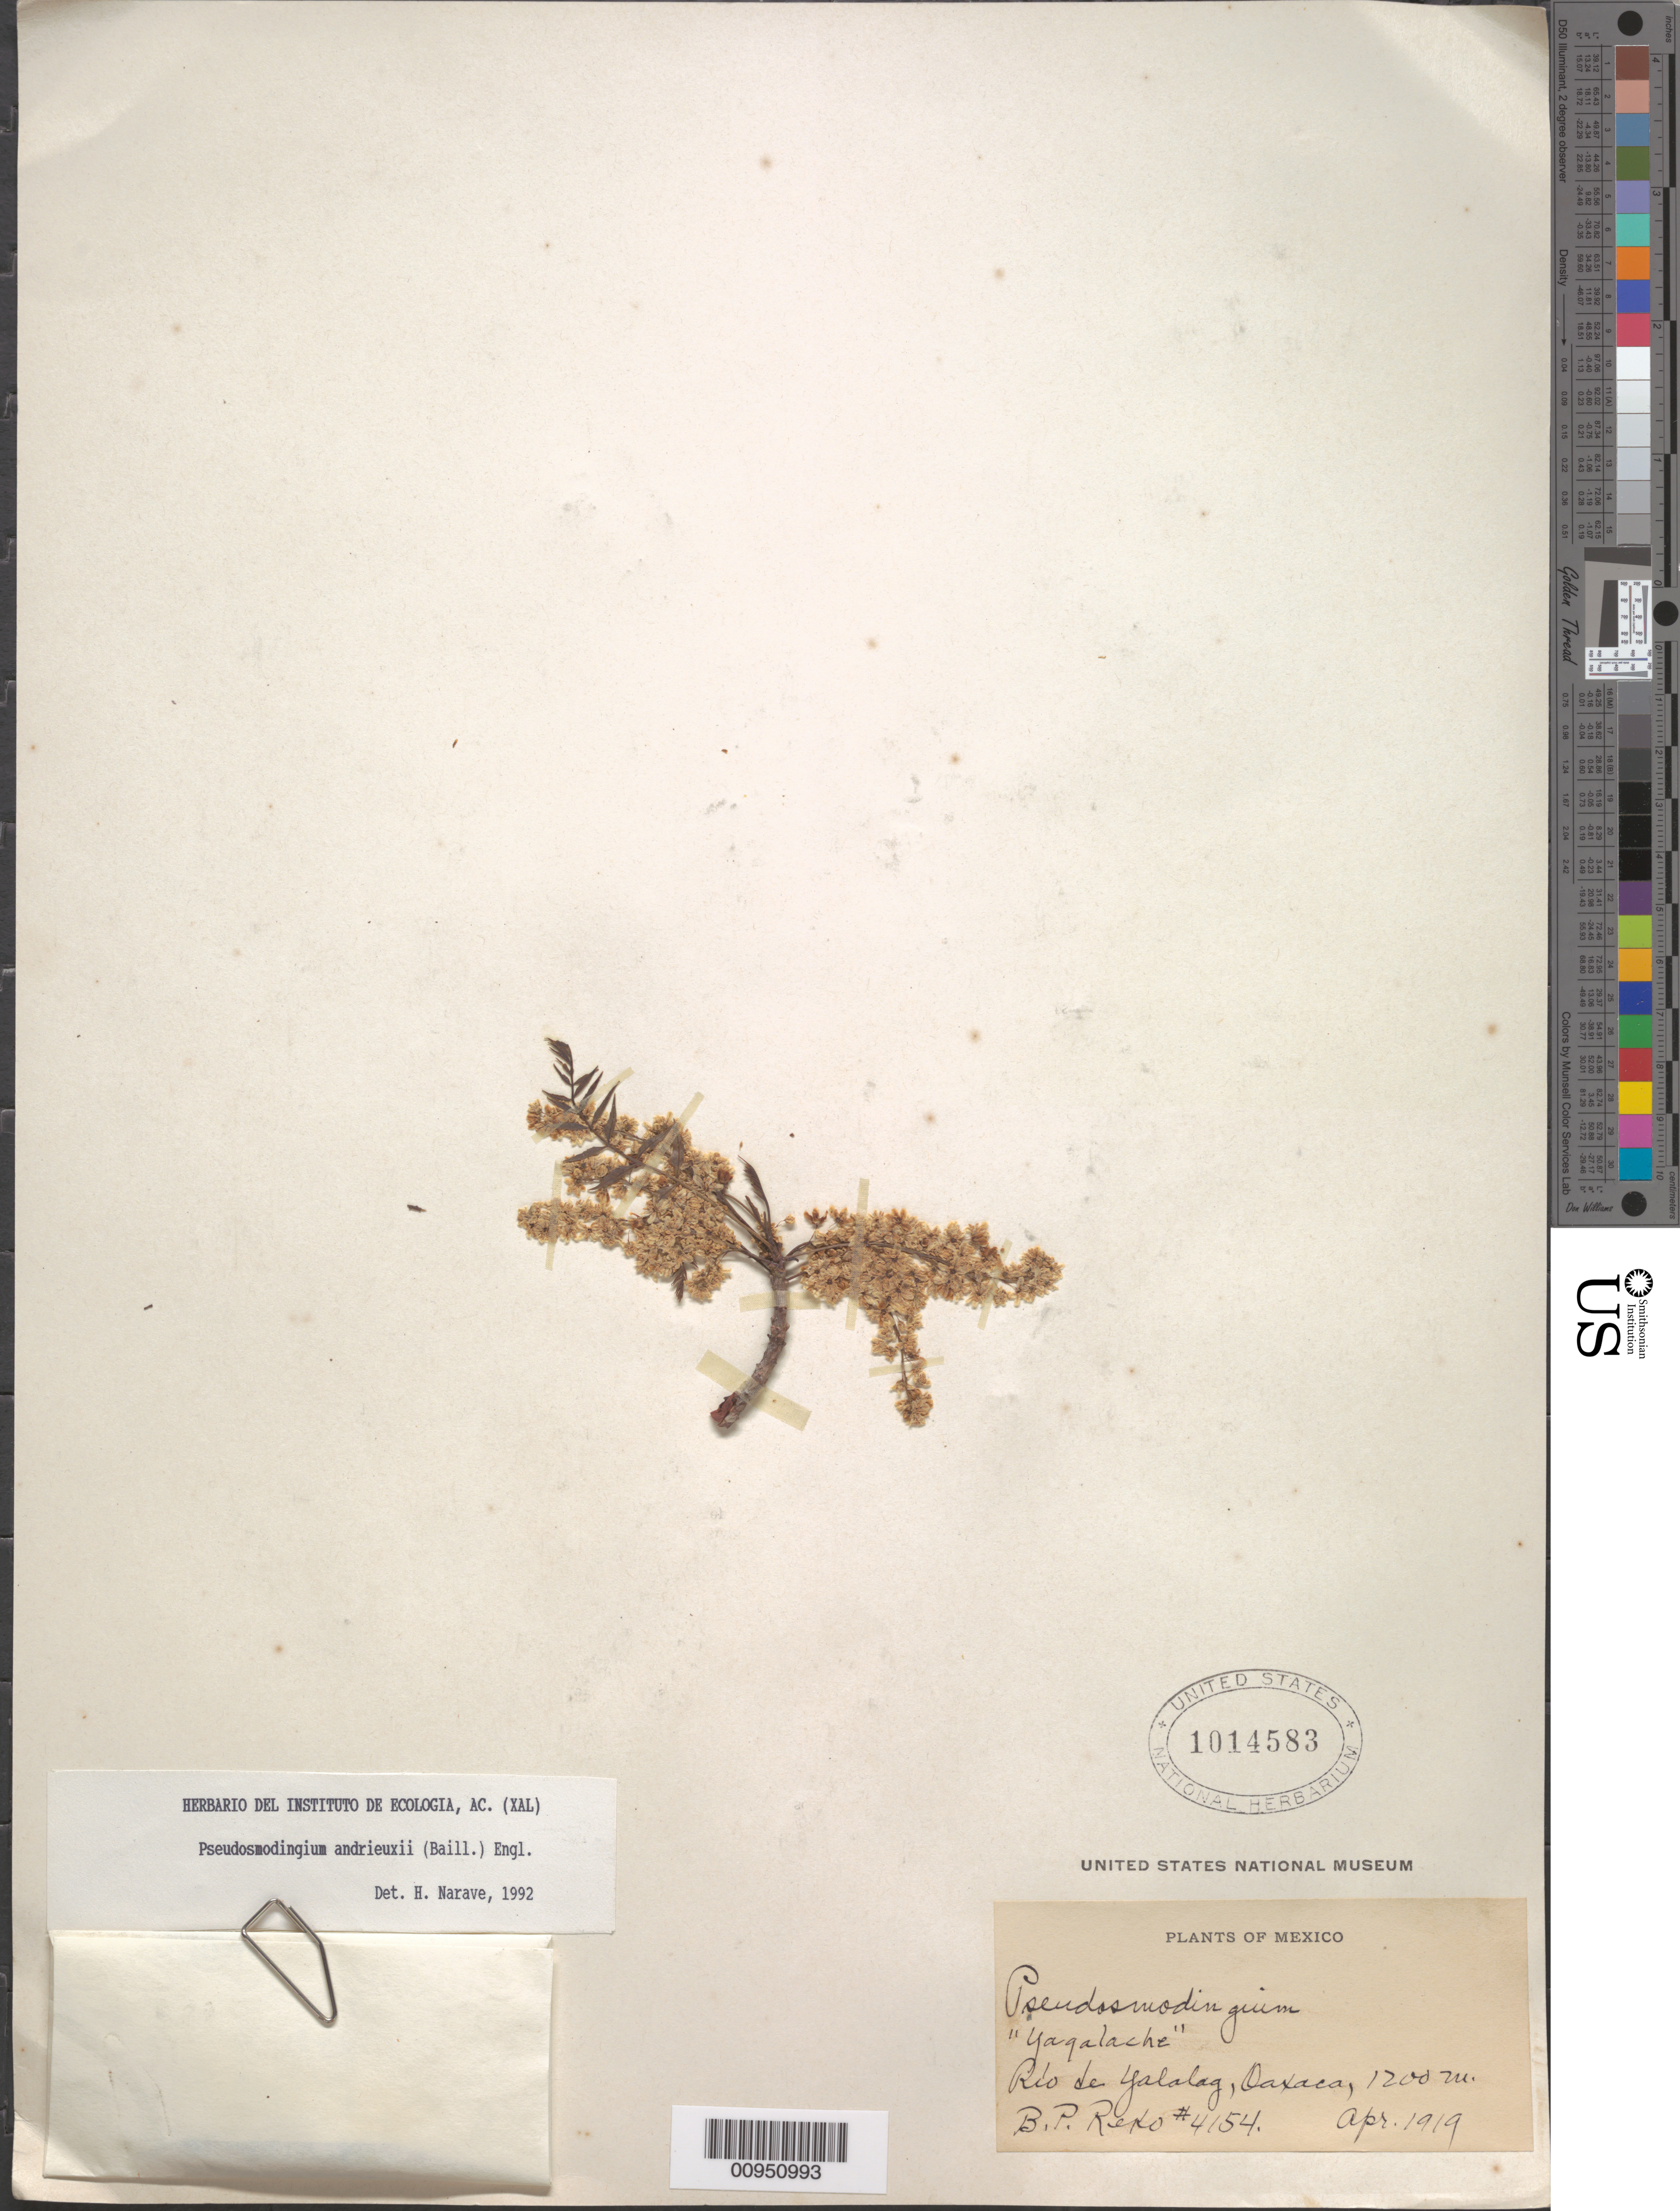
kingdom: Plantae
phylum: Tracheophyta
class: Magnoliopsida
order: Sapindales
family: Anacardiaceae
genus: Pseudosmodingium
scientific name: Pseudosmodingium andrieuxii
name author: (Baill.) Engl.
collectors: B. P. Reko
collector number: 4154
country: Mexico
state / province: Oaxaca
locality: Rio de Yalalag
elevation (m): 1200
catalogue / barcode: US 1014583